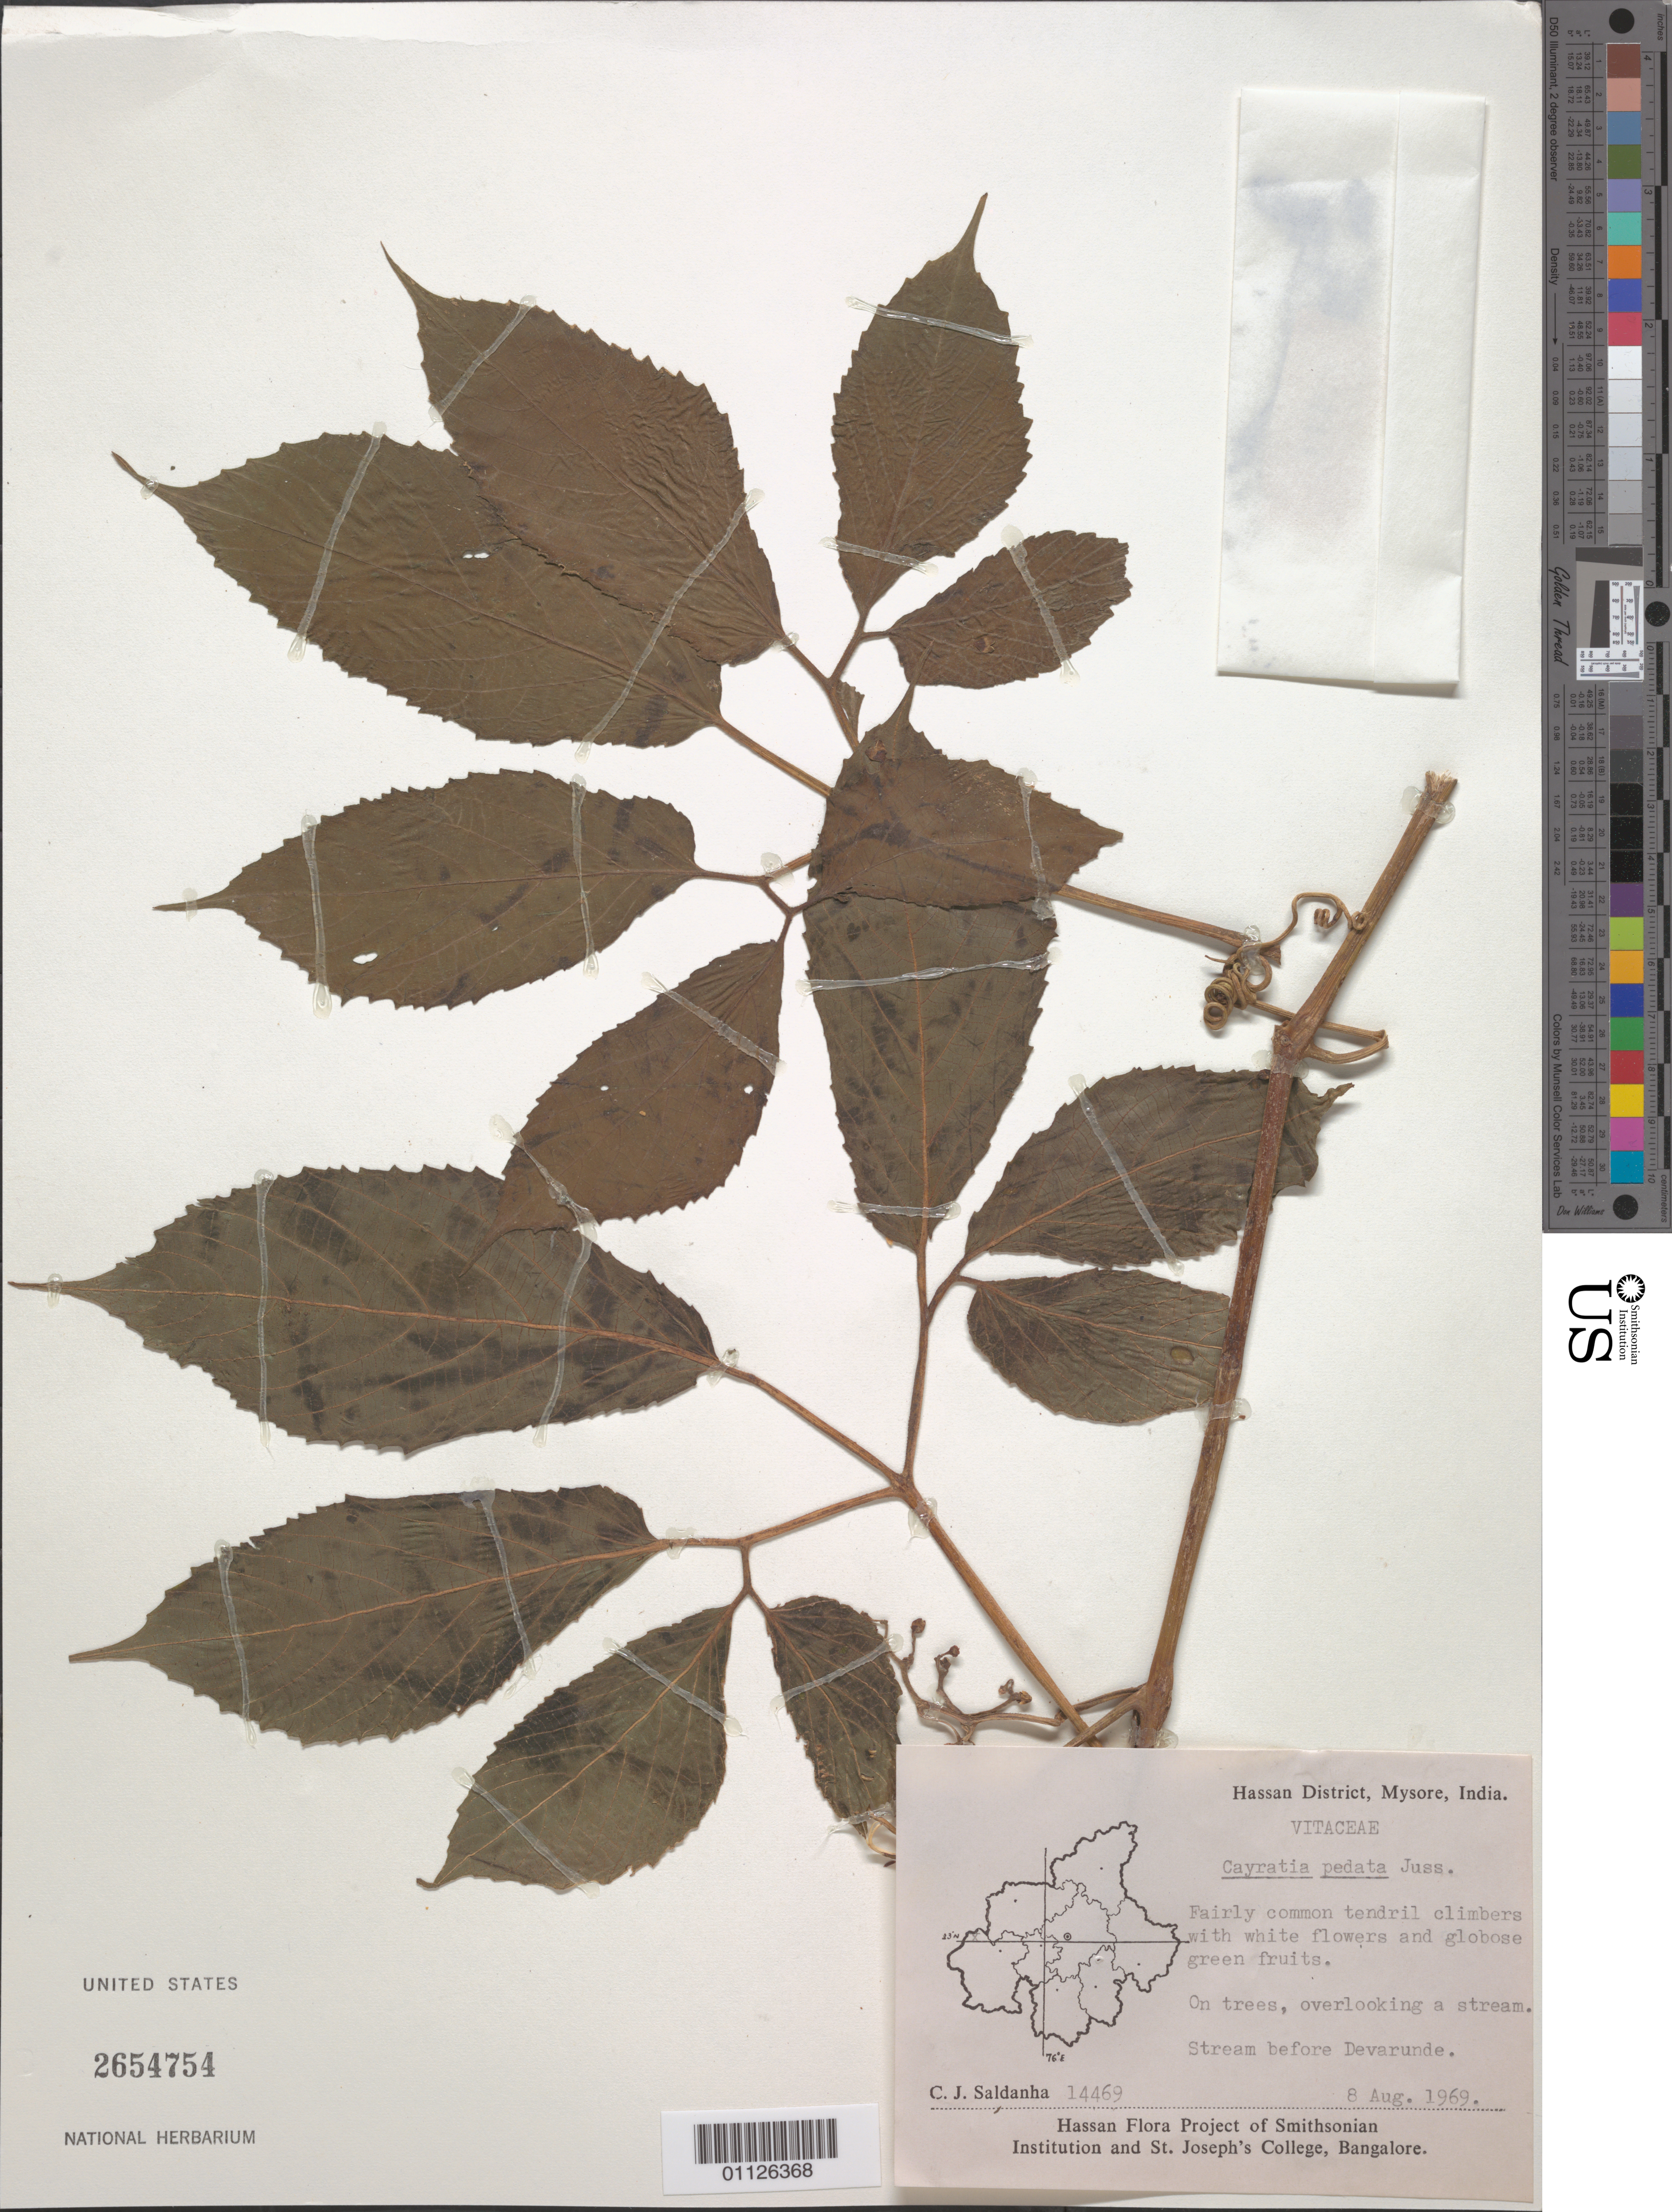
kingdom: Plantae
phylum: Tracheophyta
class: Magnoliopsida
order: Vitales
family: Vitaceae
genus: Cayratia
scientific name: Cayratia pedata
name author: (Lour.) Gagnep.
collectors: C. J. Saldanha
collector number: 14469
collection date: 1969-08-08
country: India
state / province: Karnataka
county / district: Mysore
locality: Stream before Devarunde.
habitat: Fairly common tendril climbers. On trees, overlooking a stream.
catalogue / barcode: US 2654754